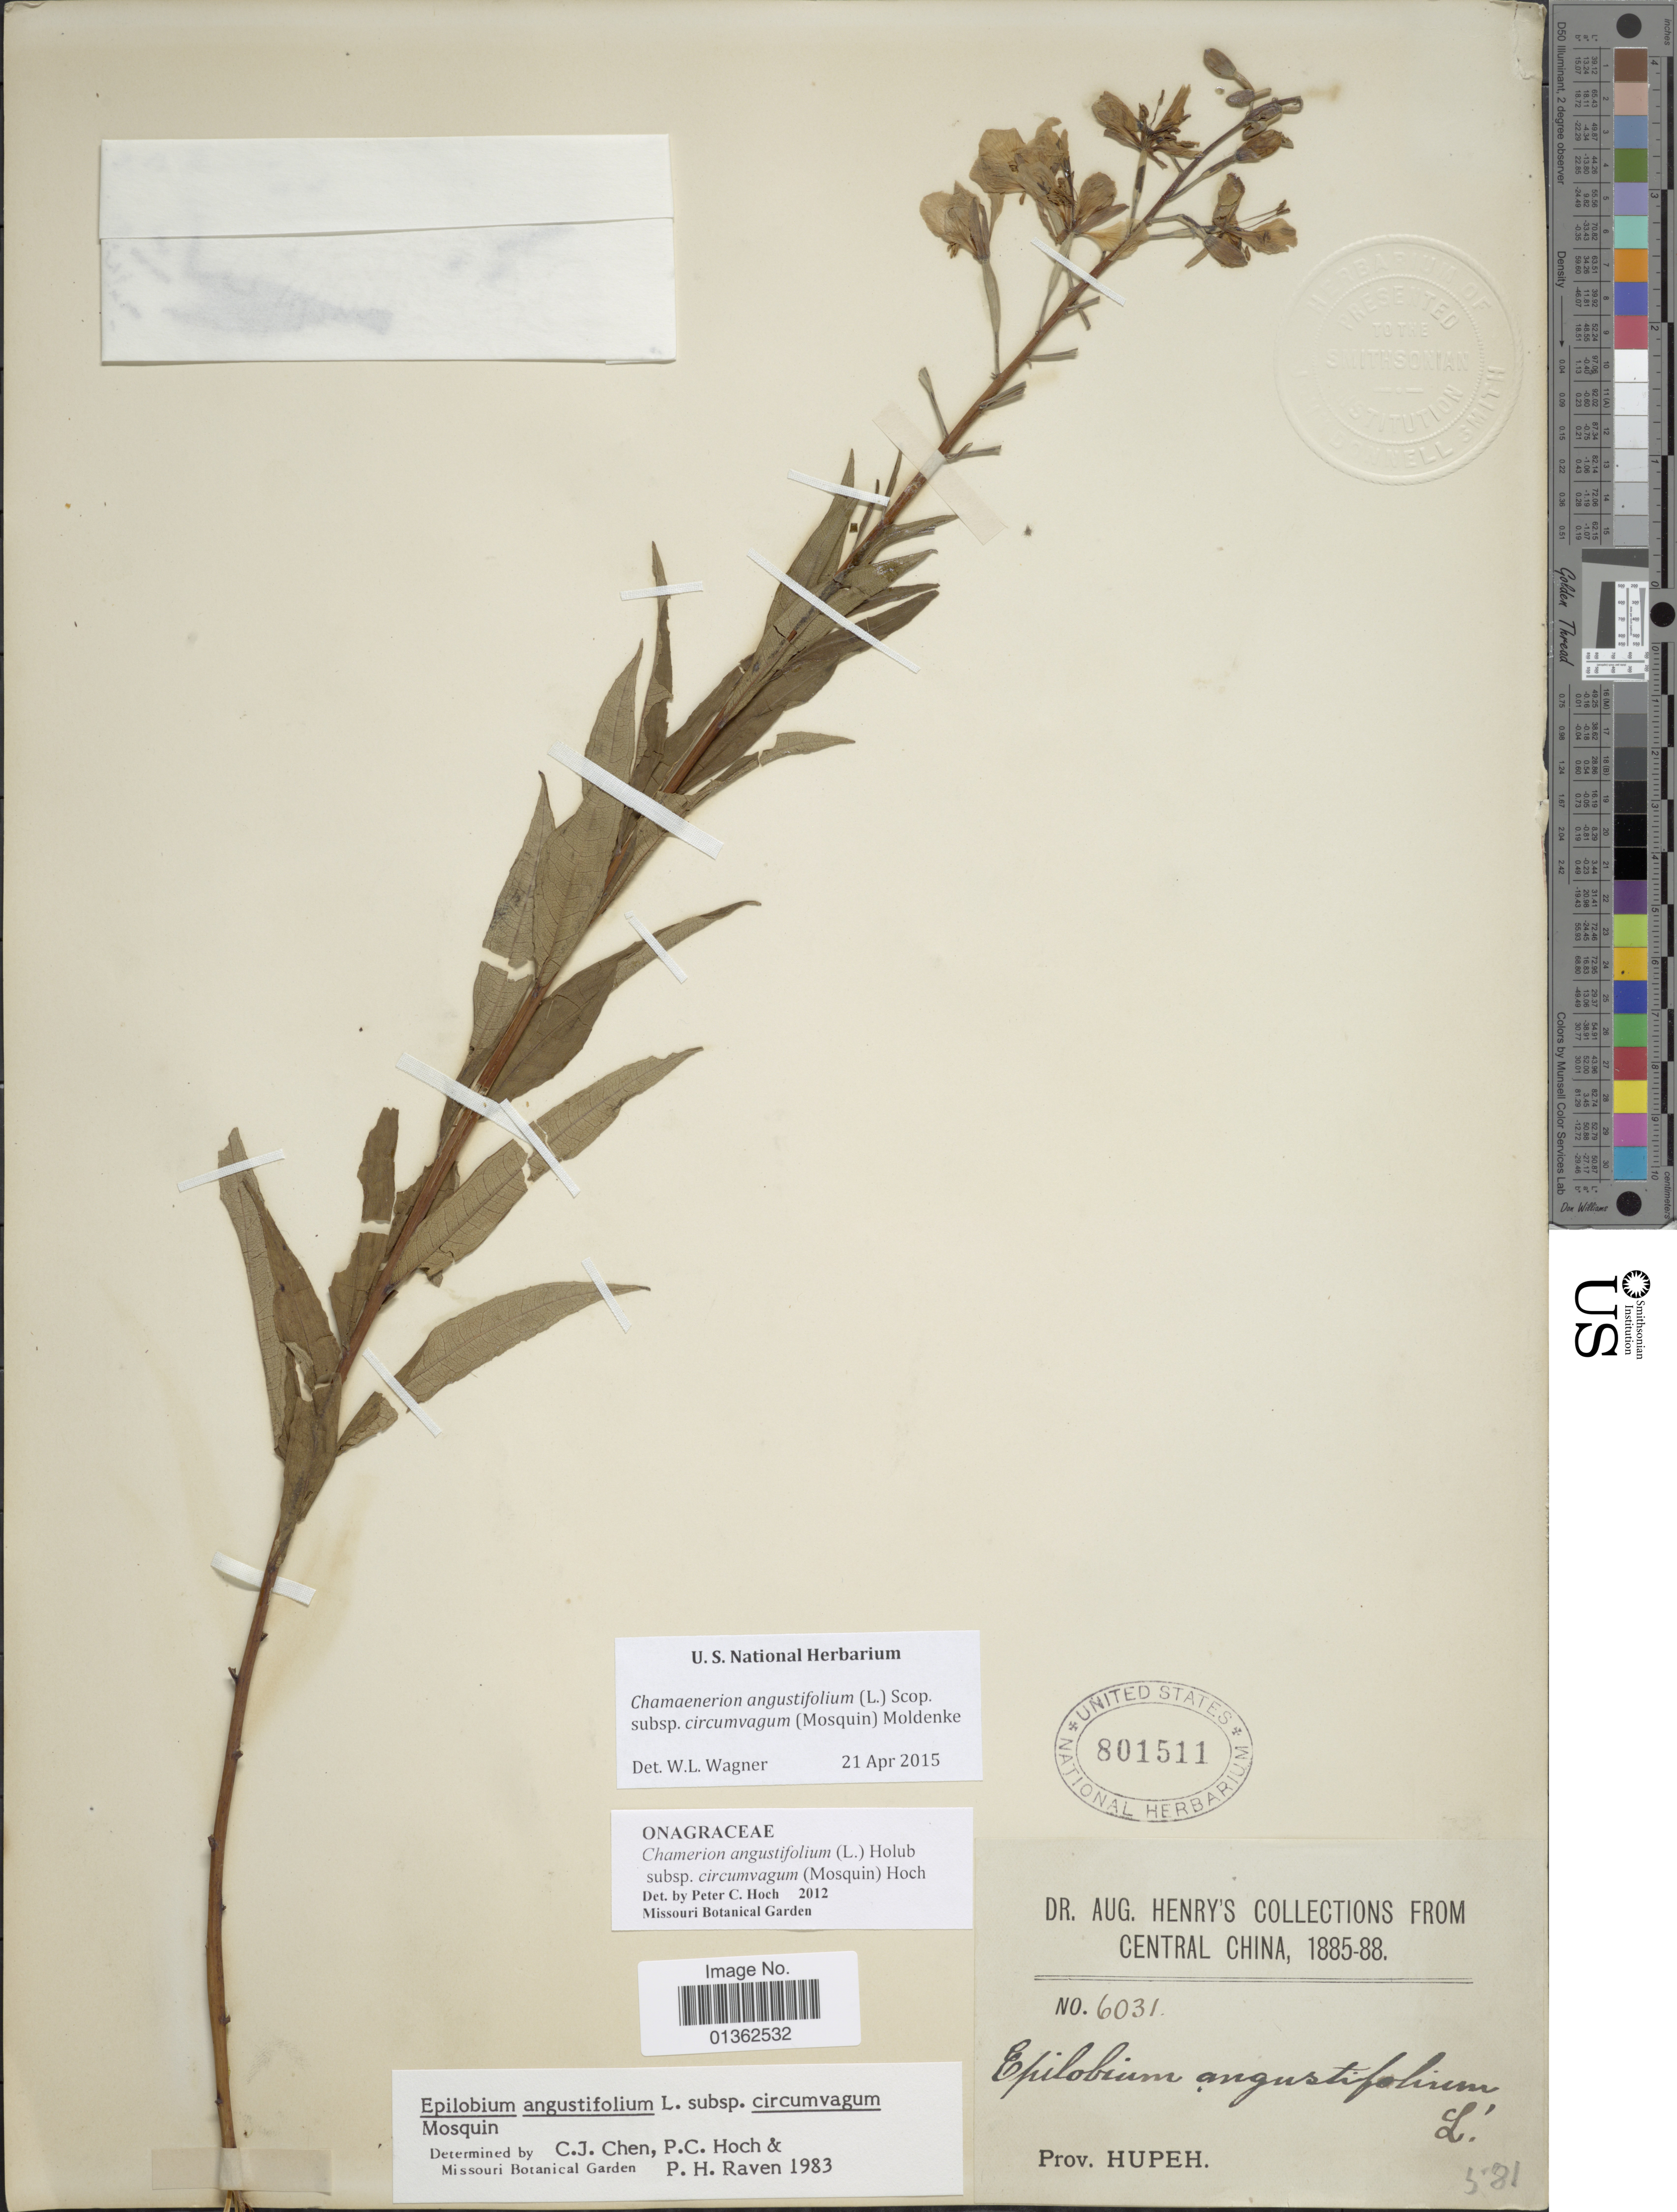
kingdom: Plantae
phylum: Tracheophyta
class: Magnoliopsida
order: Myrtales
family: Onagraceae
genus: Chamaenerion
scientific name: Chamaenerion angustifolium subsp. circumvagum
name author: (Mosquin) Moldenke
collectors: A. Henry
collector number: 6031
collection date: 1885/1888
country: China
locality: Central China. Prov. Hupeh.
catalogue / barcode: US 801511